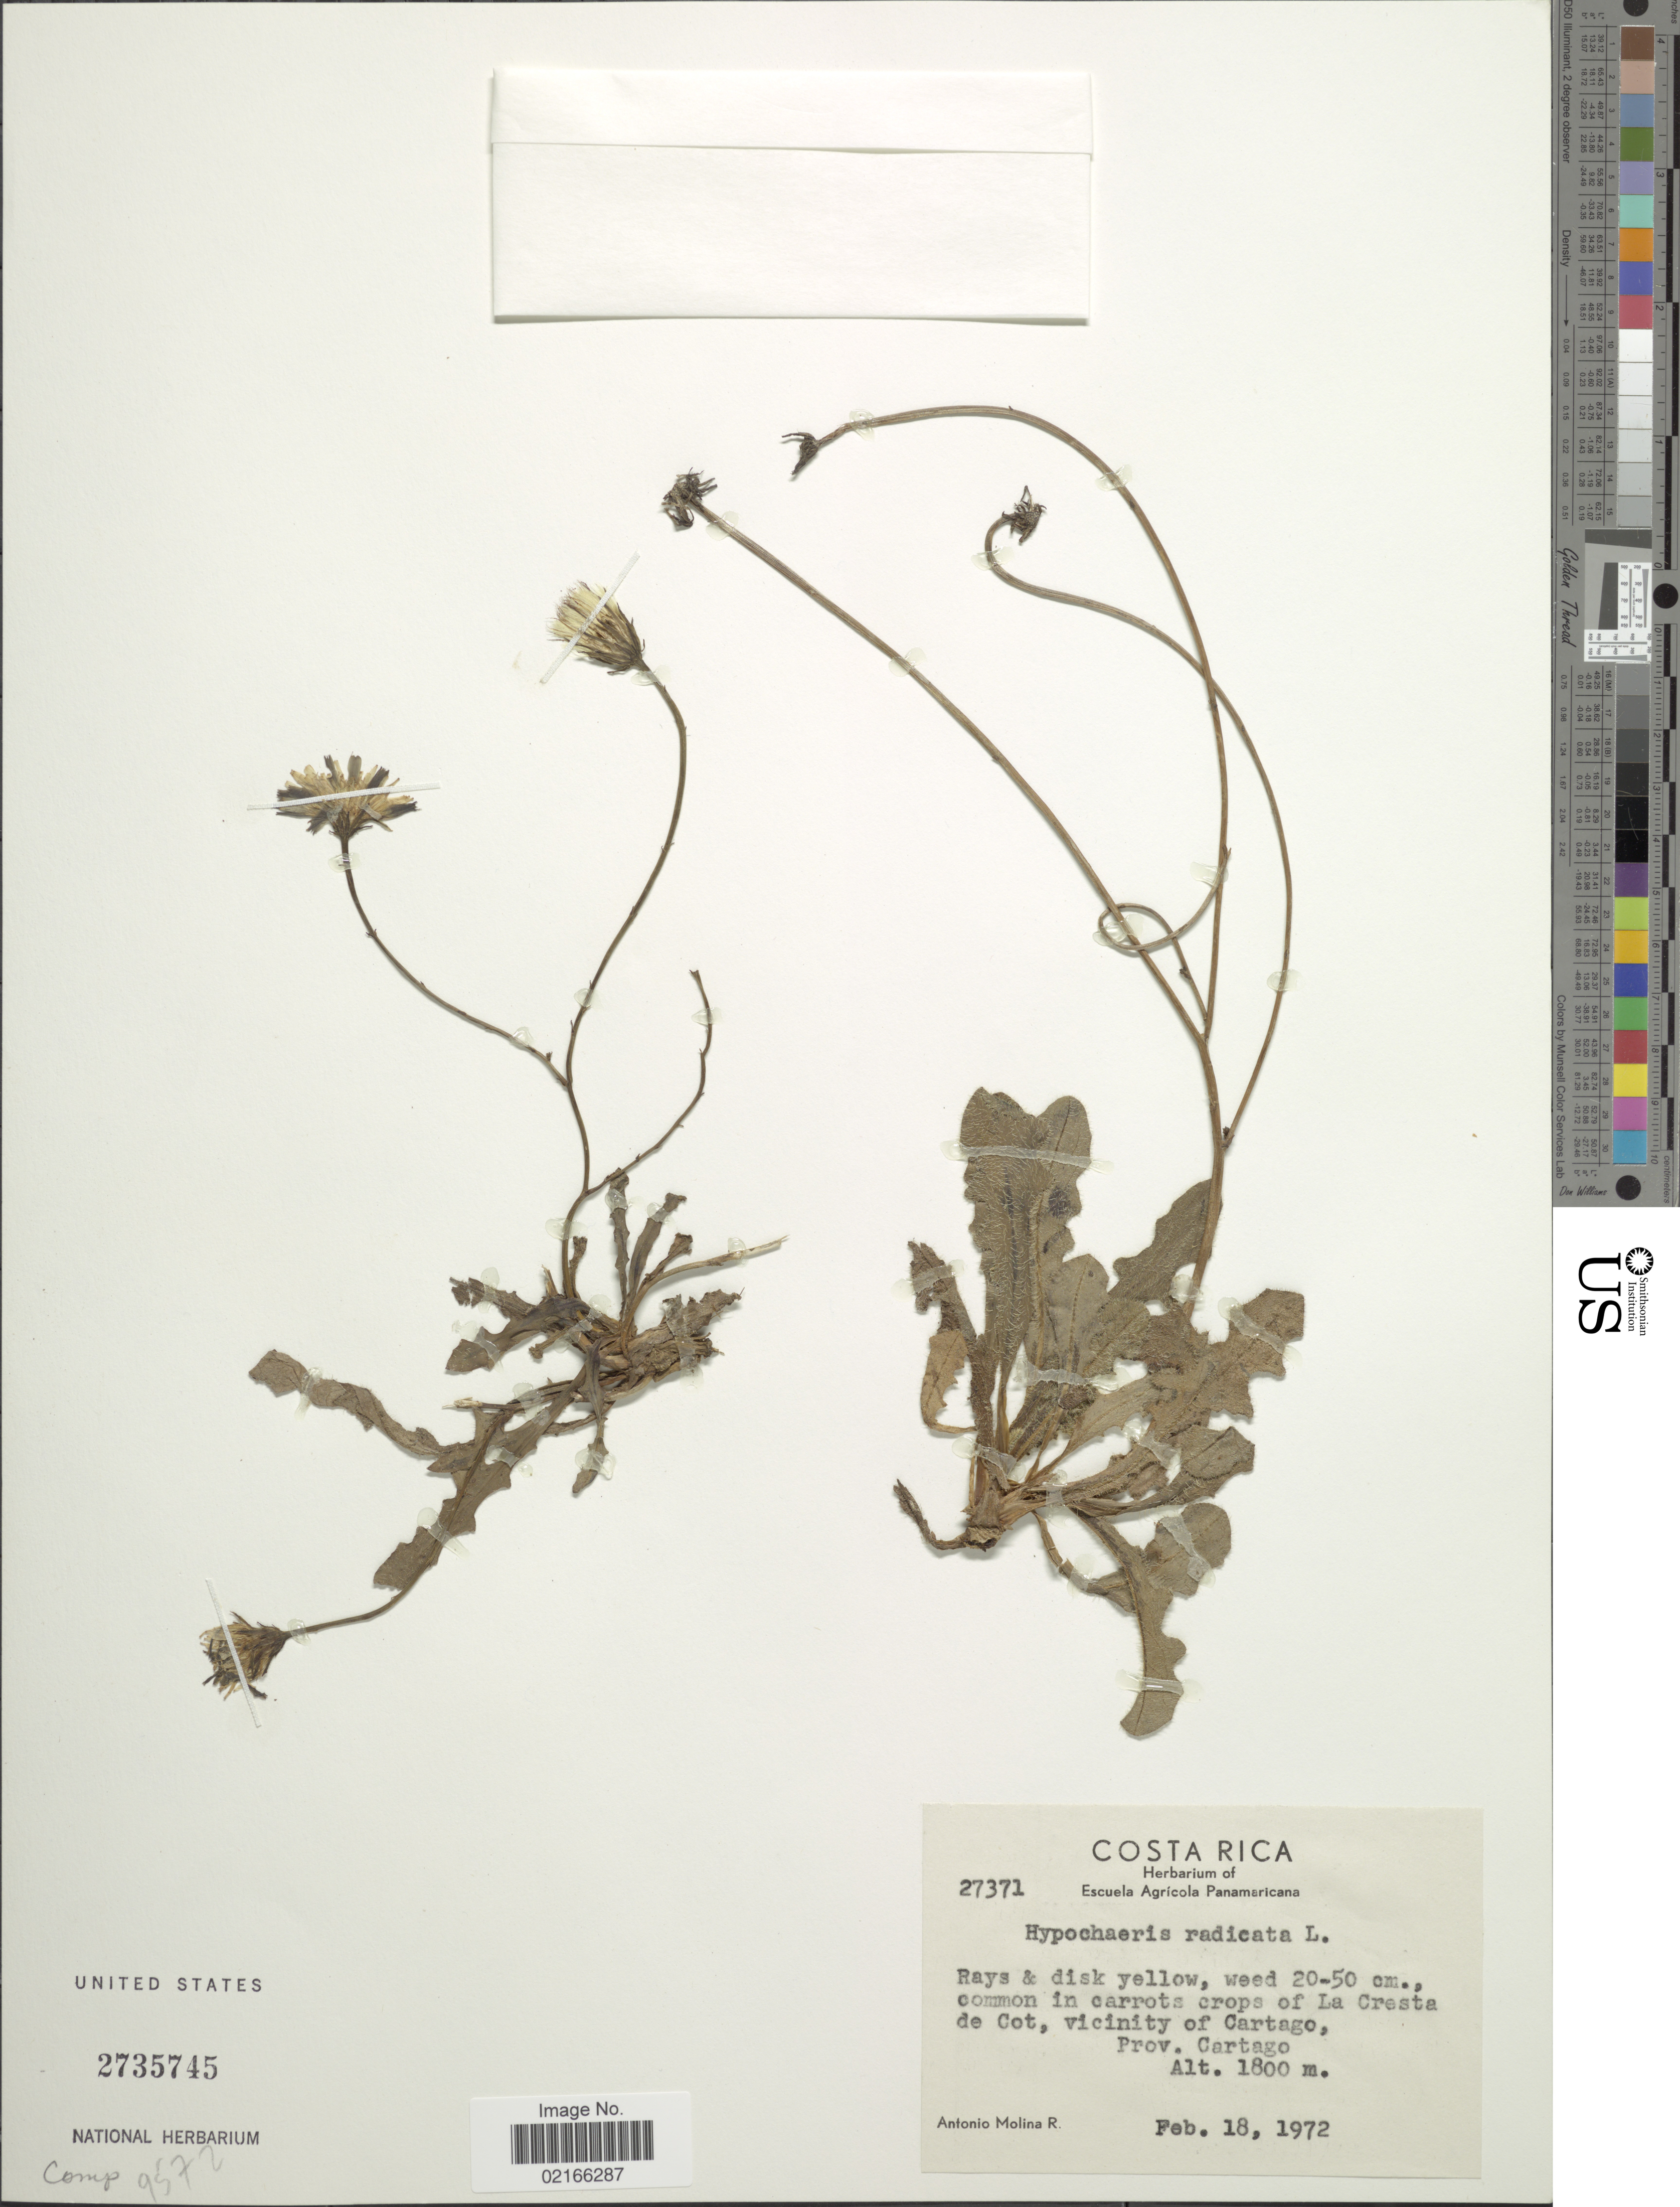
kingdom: Plantae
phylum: Tracheophyta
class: Magnoliopsida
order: Asterales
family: Asteraceae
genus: Hypochaeris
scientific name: Hypochaeris radicata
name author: L.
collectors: A. Molina R.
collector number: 27371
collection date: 1972-02-18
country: Costa Rica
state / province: Cartago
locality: La Cresta de Cot, vicinity of Cartago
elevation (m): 1800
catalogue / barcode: US 2735745